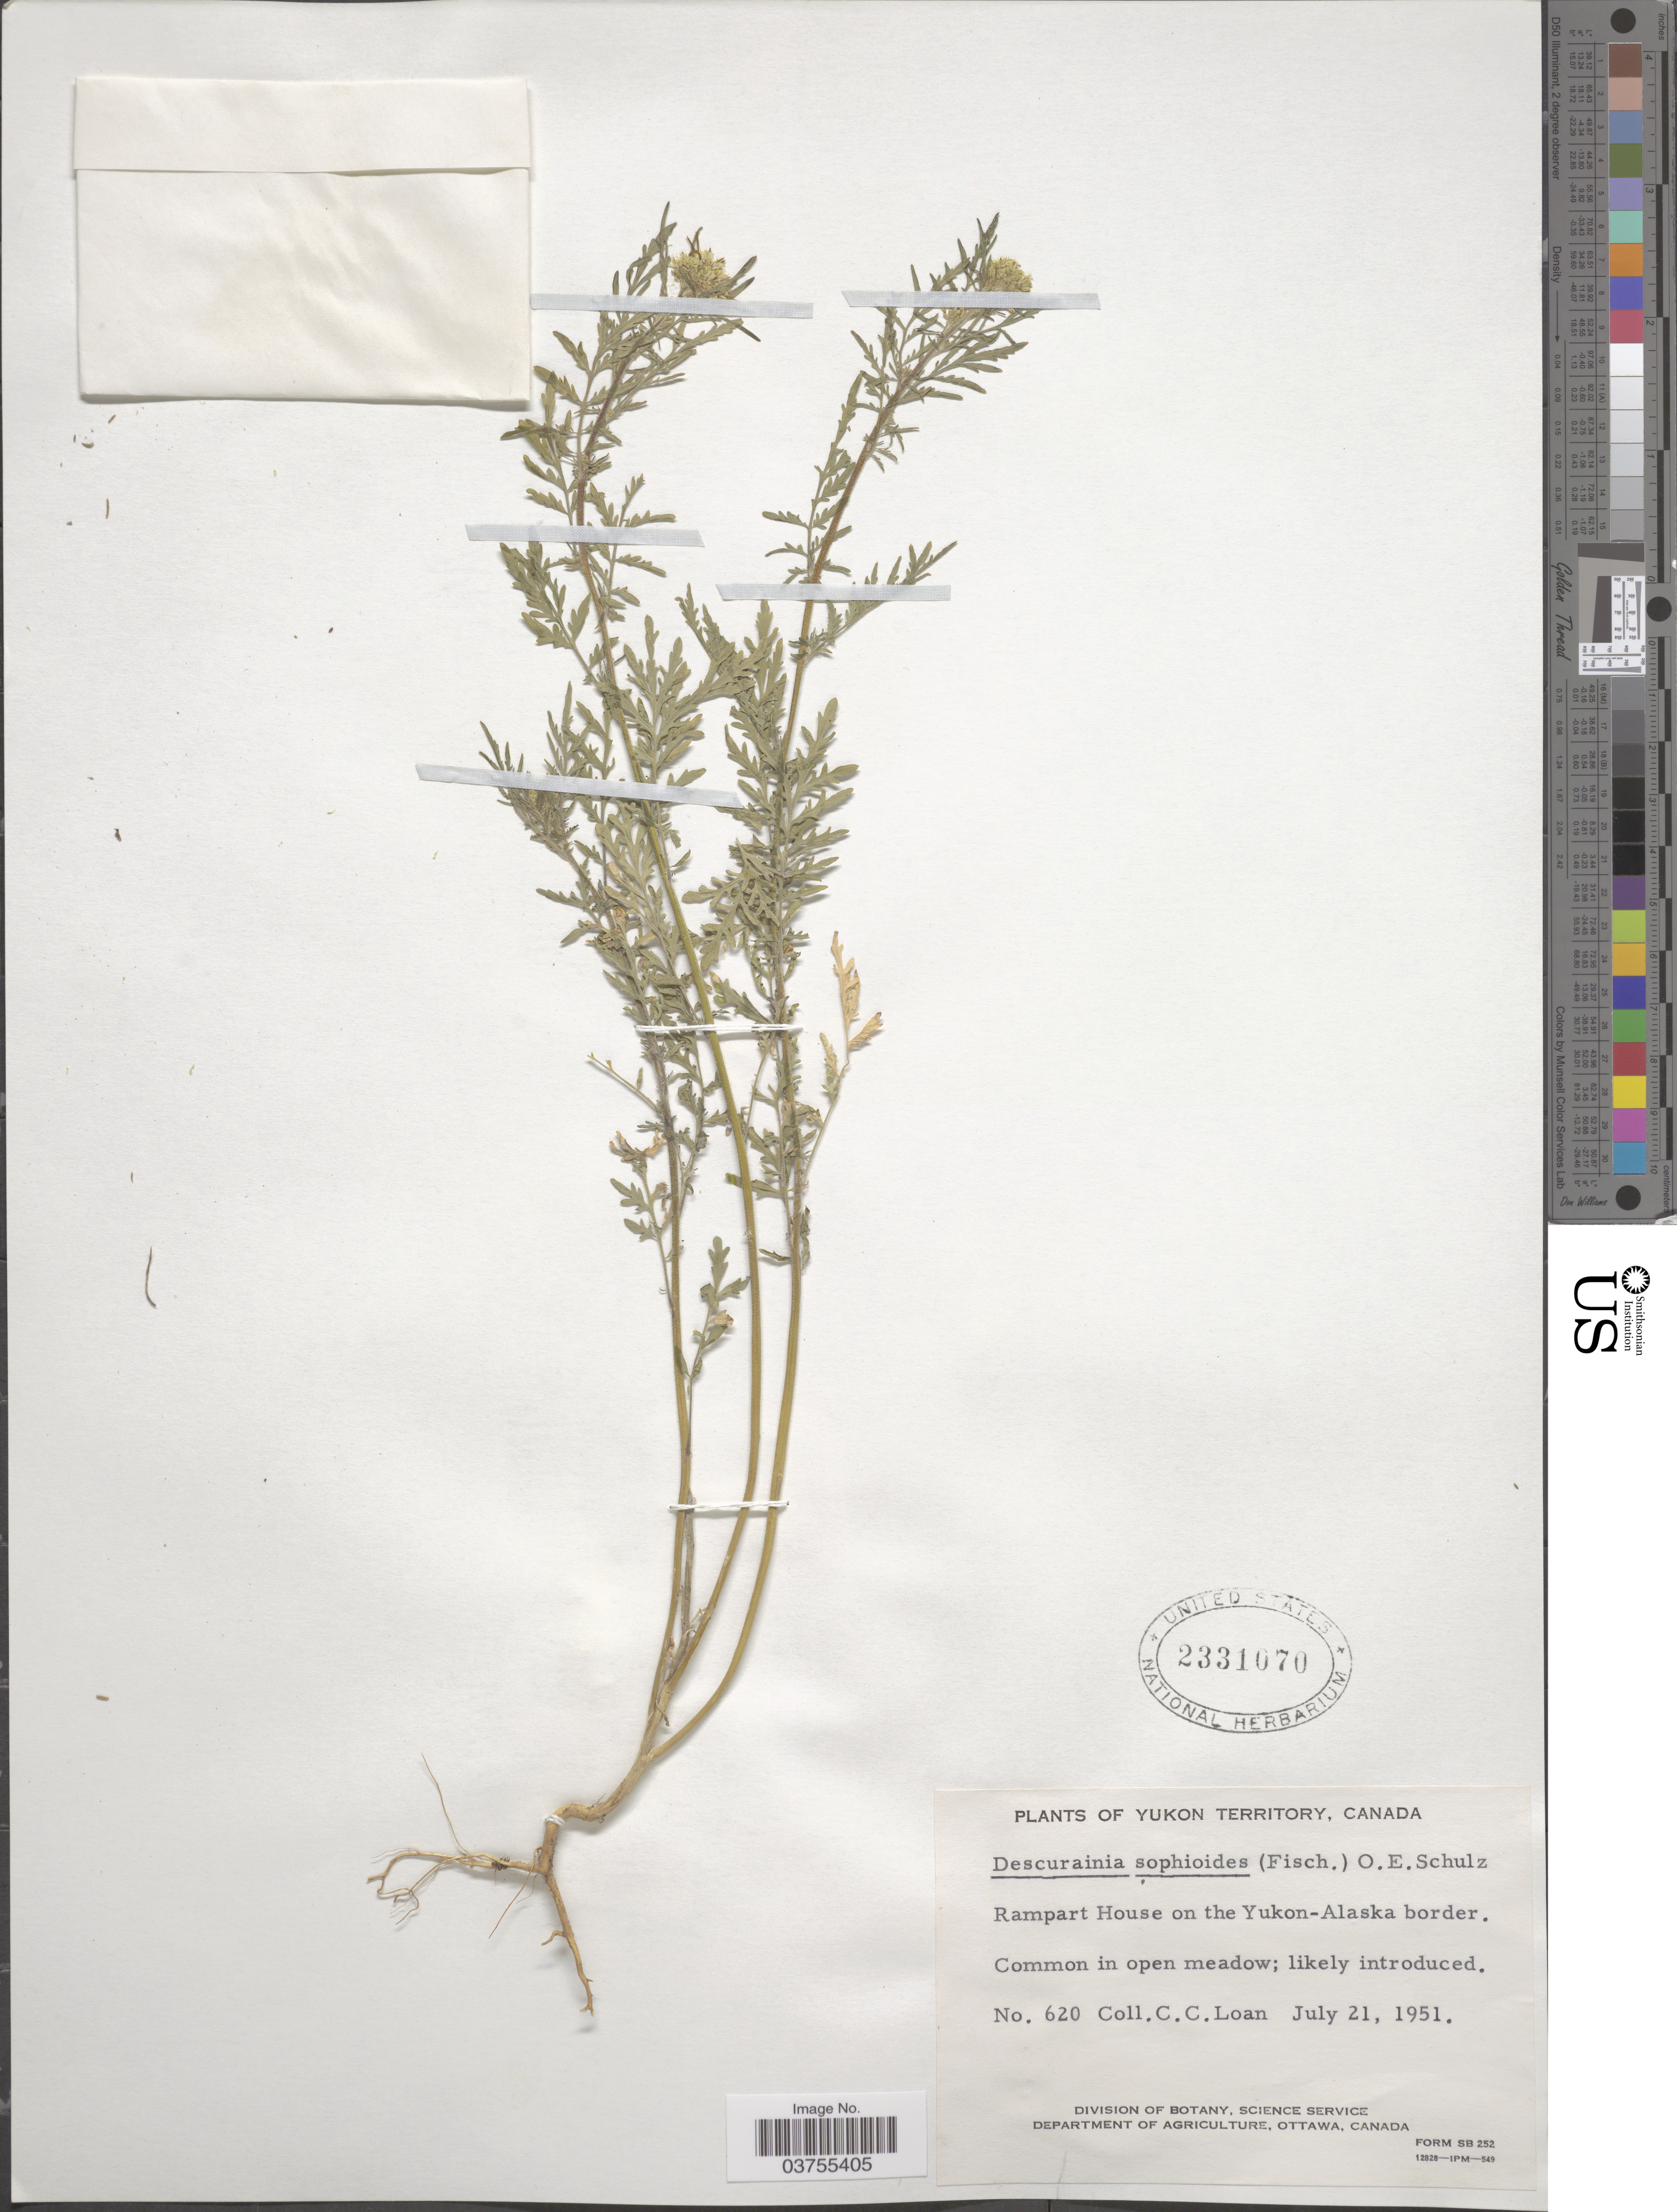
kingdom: Plantae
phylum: Tracheophyta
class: Magnoliopsida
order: Brassicales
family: Brassicaceae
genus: Descurainia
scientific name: Descurainia sophioides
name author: (Fisch.) O.E. Schultz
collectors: C. Loan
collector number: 620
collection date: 1951-07-21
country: Canada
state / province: Yukon Territory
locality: Rampart House on the Yukon-Alaska border.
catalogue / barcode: US 2331070